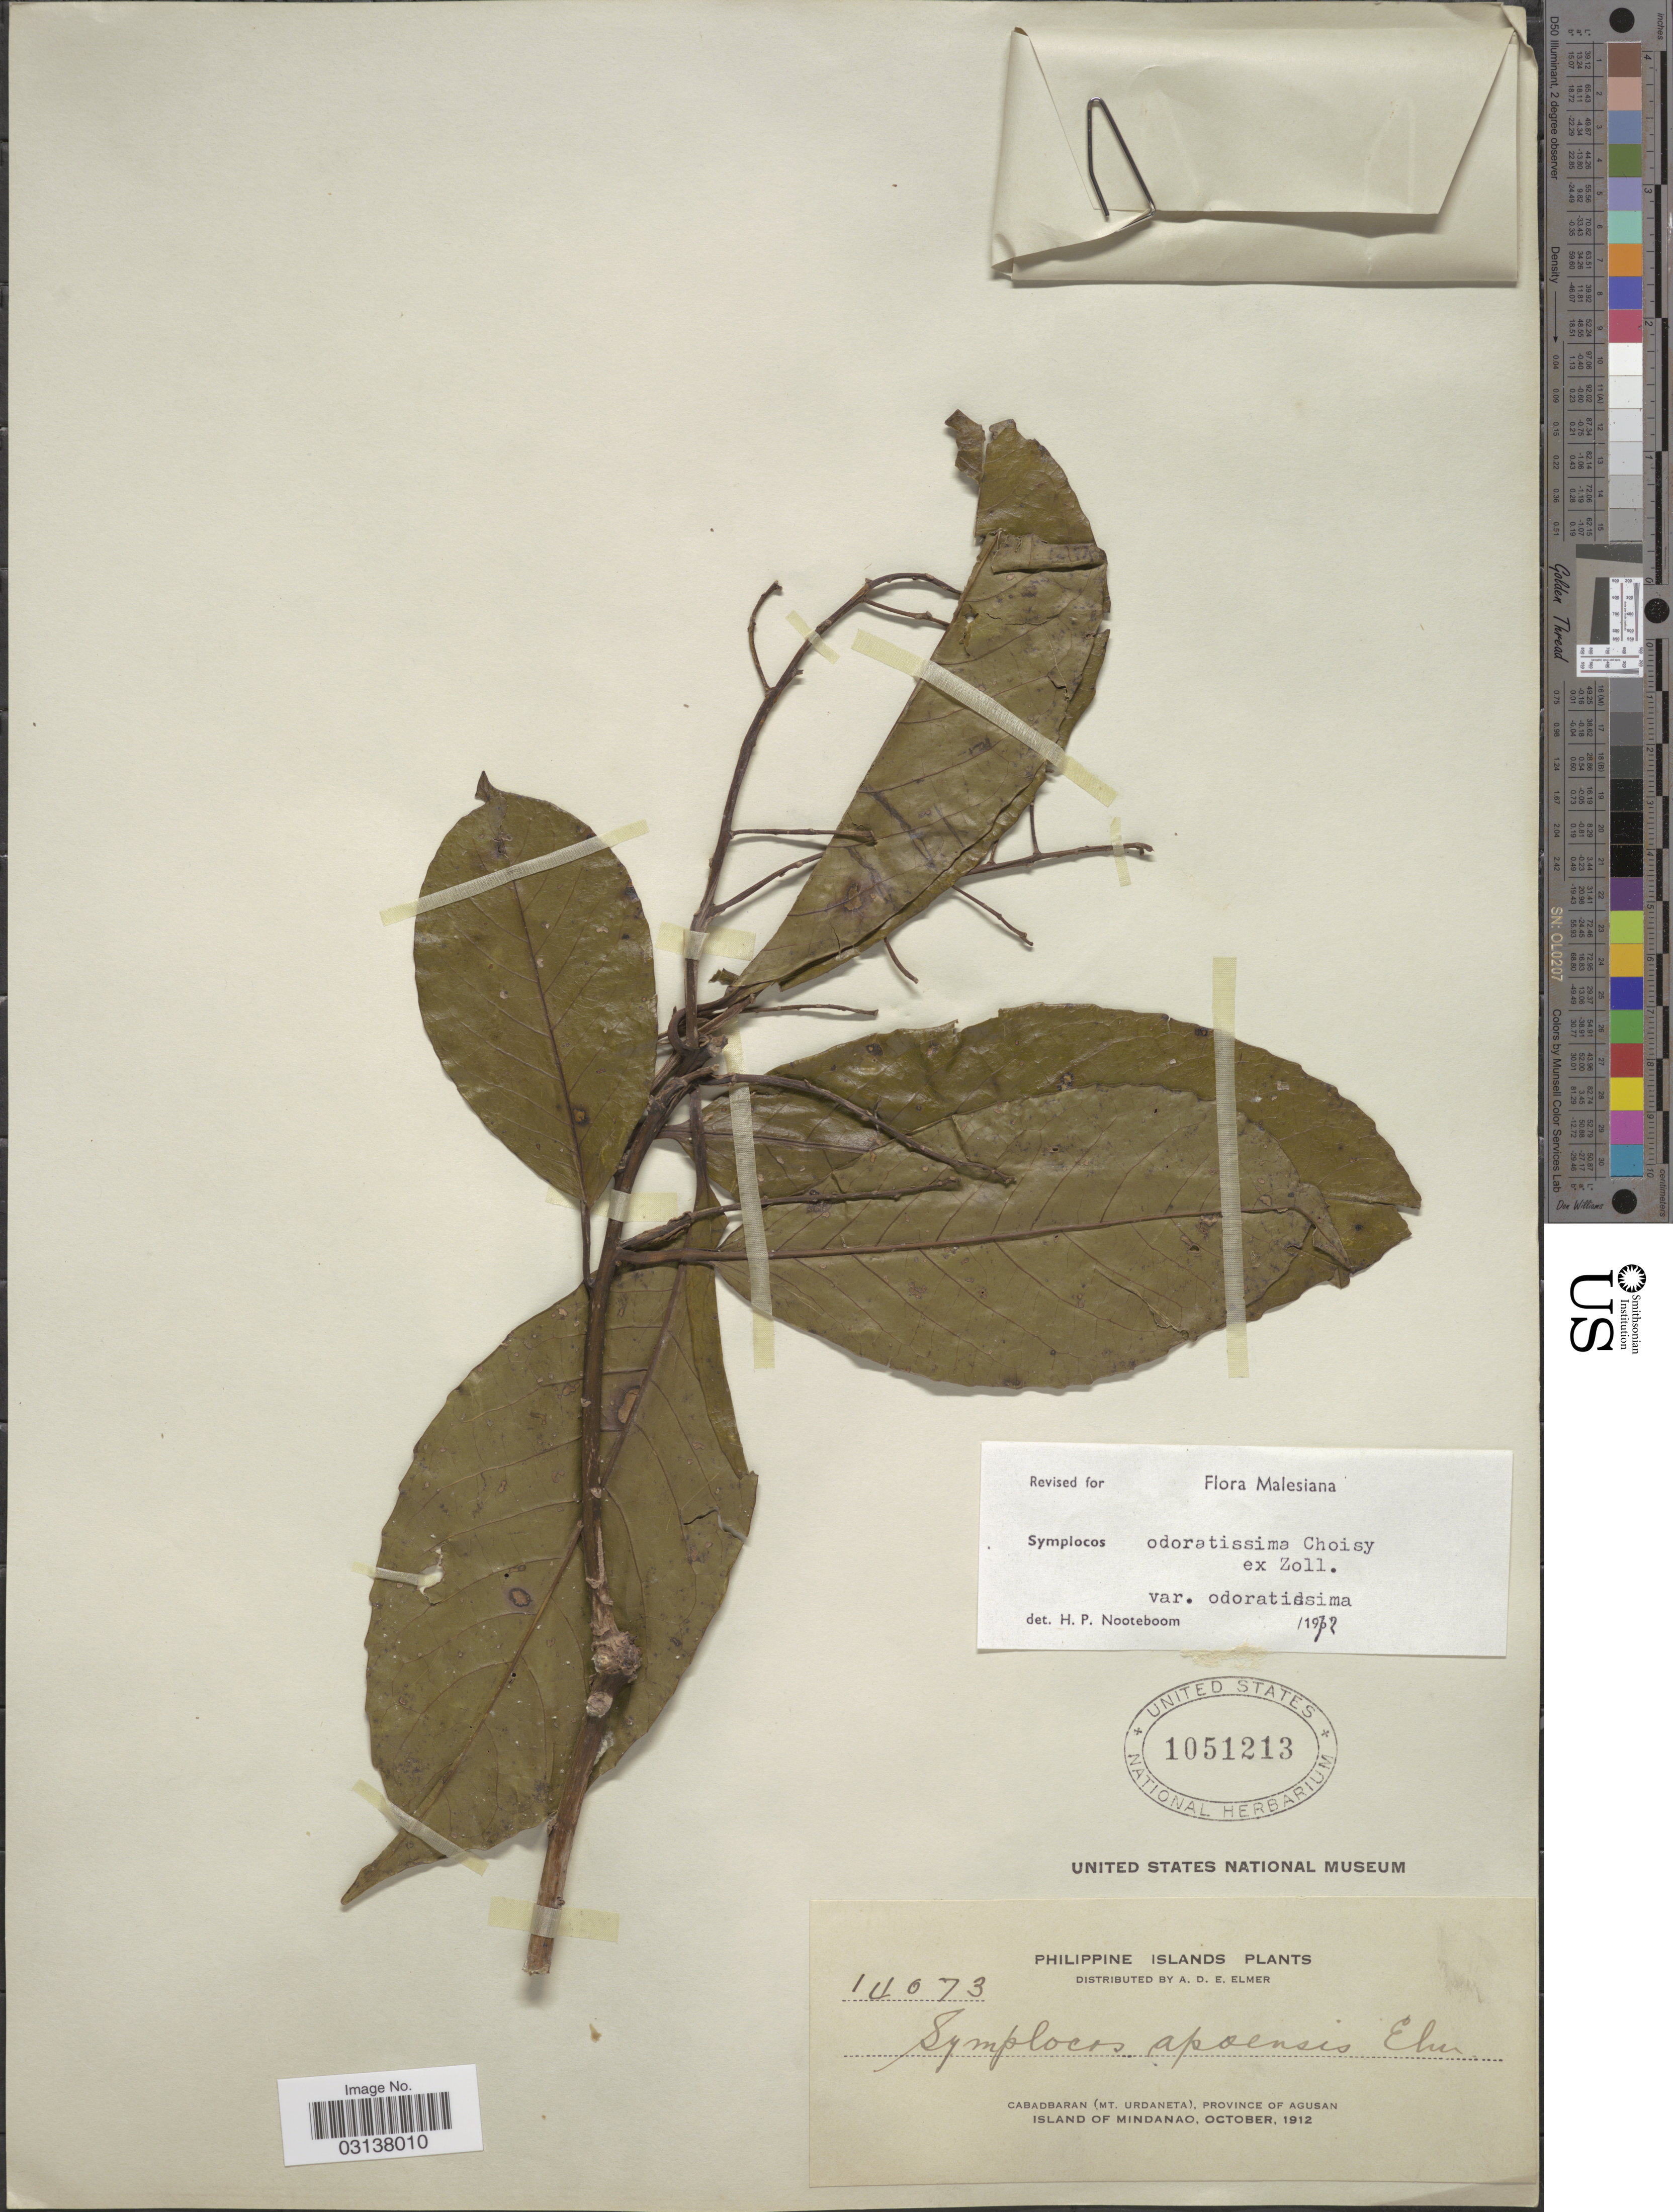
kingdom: Plantae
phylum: Tracheophyta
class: Magnoliopsida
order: Ericales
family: Symplocaceae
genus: Symplocos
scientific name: Symplocos odoratissima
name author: (Blume) Choisy ex Zoll.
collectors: A. D. E. Elmer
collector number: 14073*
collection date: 1912-10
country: Philippines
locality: Philippine Islands. Cabadraran (Mt. Urdaneta), Province of Agusan. Island of Mindanao.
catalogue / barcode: US 1051213